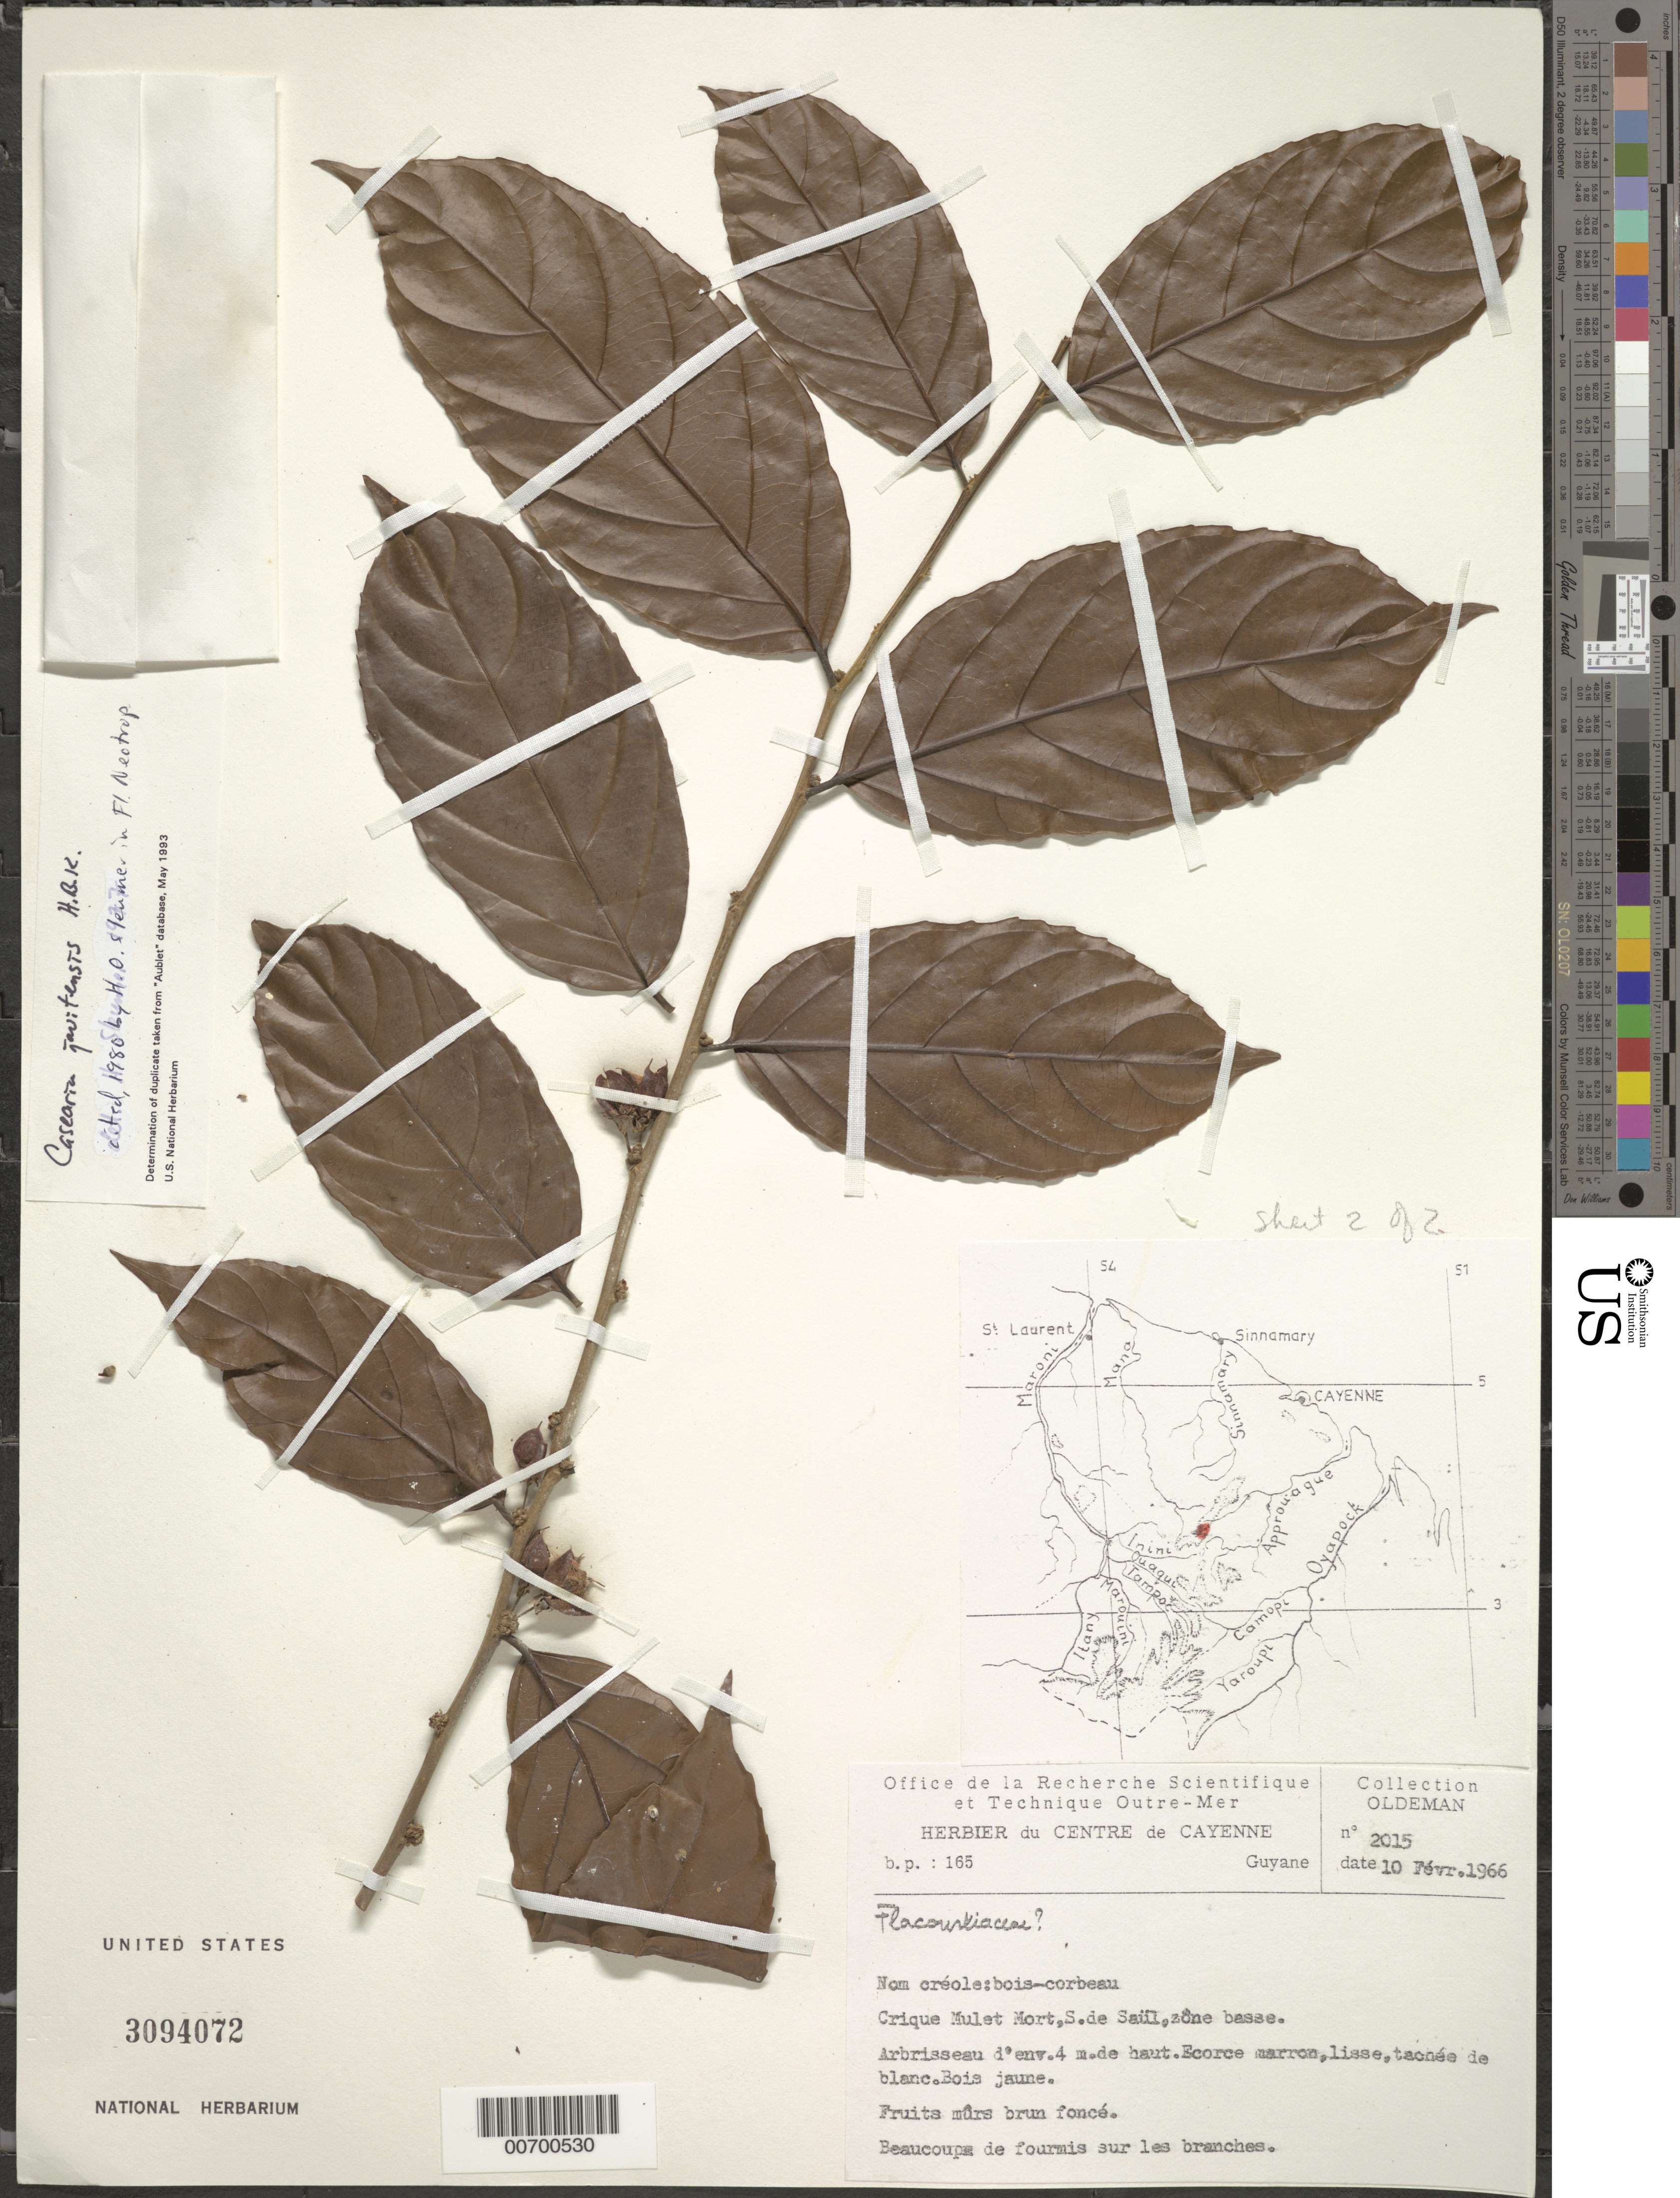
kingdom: Plantae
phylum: Tracheophyta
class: Magnoliopsida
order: Malpighiales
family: Salicaceae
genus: Piparea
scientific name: Piparea multiflora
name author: C.F. Gaertn.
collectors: -- Oldeman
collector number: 2015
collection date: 1966-02-10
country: French Guiana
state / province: Cayenne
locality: Centre de Cayenne, Crique Mulet Mort, S. de Saül, zone basse.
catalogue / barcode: US 3094072